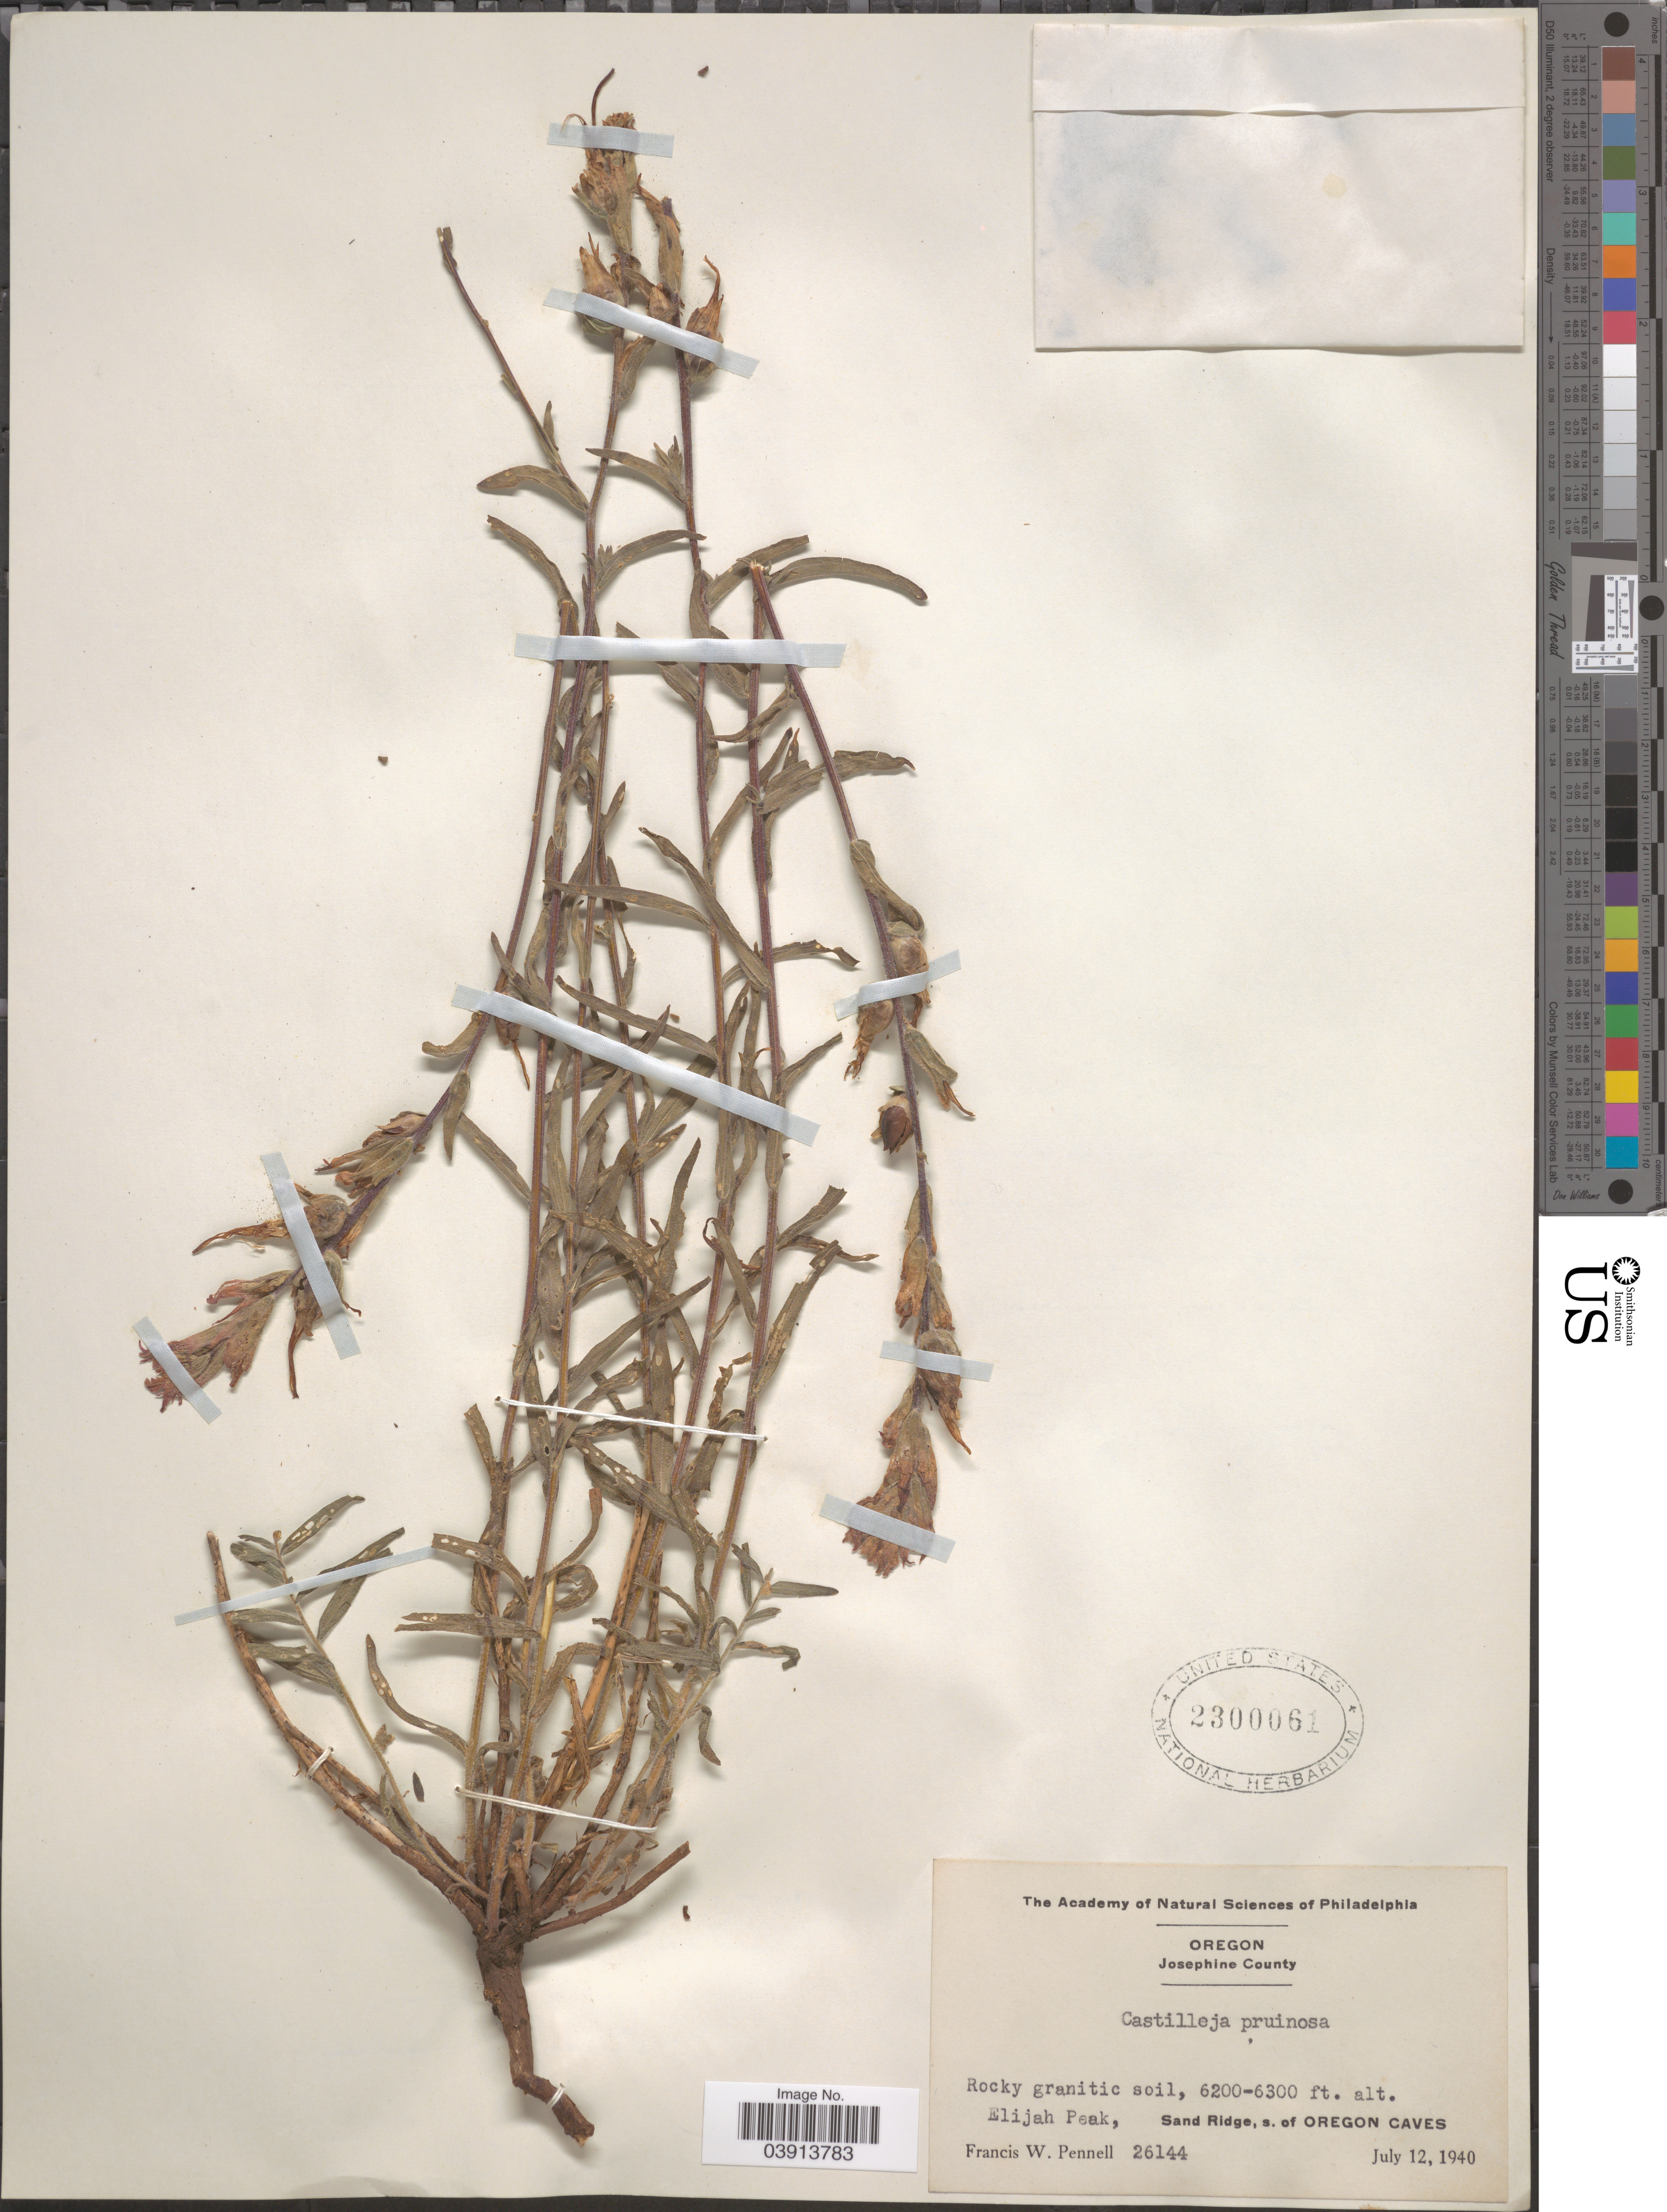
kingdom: Plantae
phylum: Tracheophyta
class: Magnoliopsida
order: Lamiales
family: Orobanchaceae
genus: Castilleja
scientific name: Castilleja pruinosa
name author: Fernald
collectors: F. W. Pennell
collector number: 26144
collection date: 1940-07-12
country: United States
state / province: Oregon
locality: Josephine County. Elijah Peak, Sand Ridge, s. of Oregon Caves.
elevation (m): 1890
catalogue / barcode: US 2300061